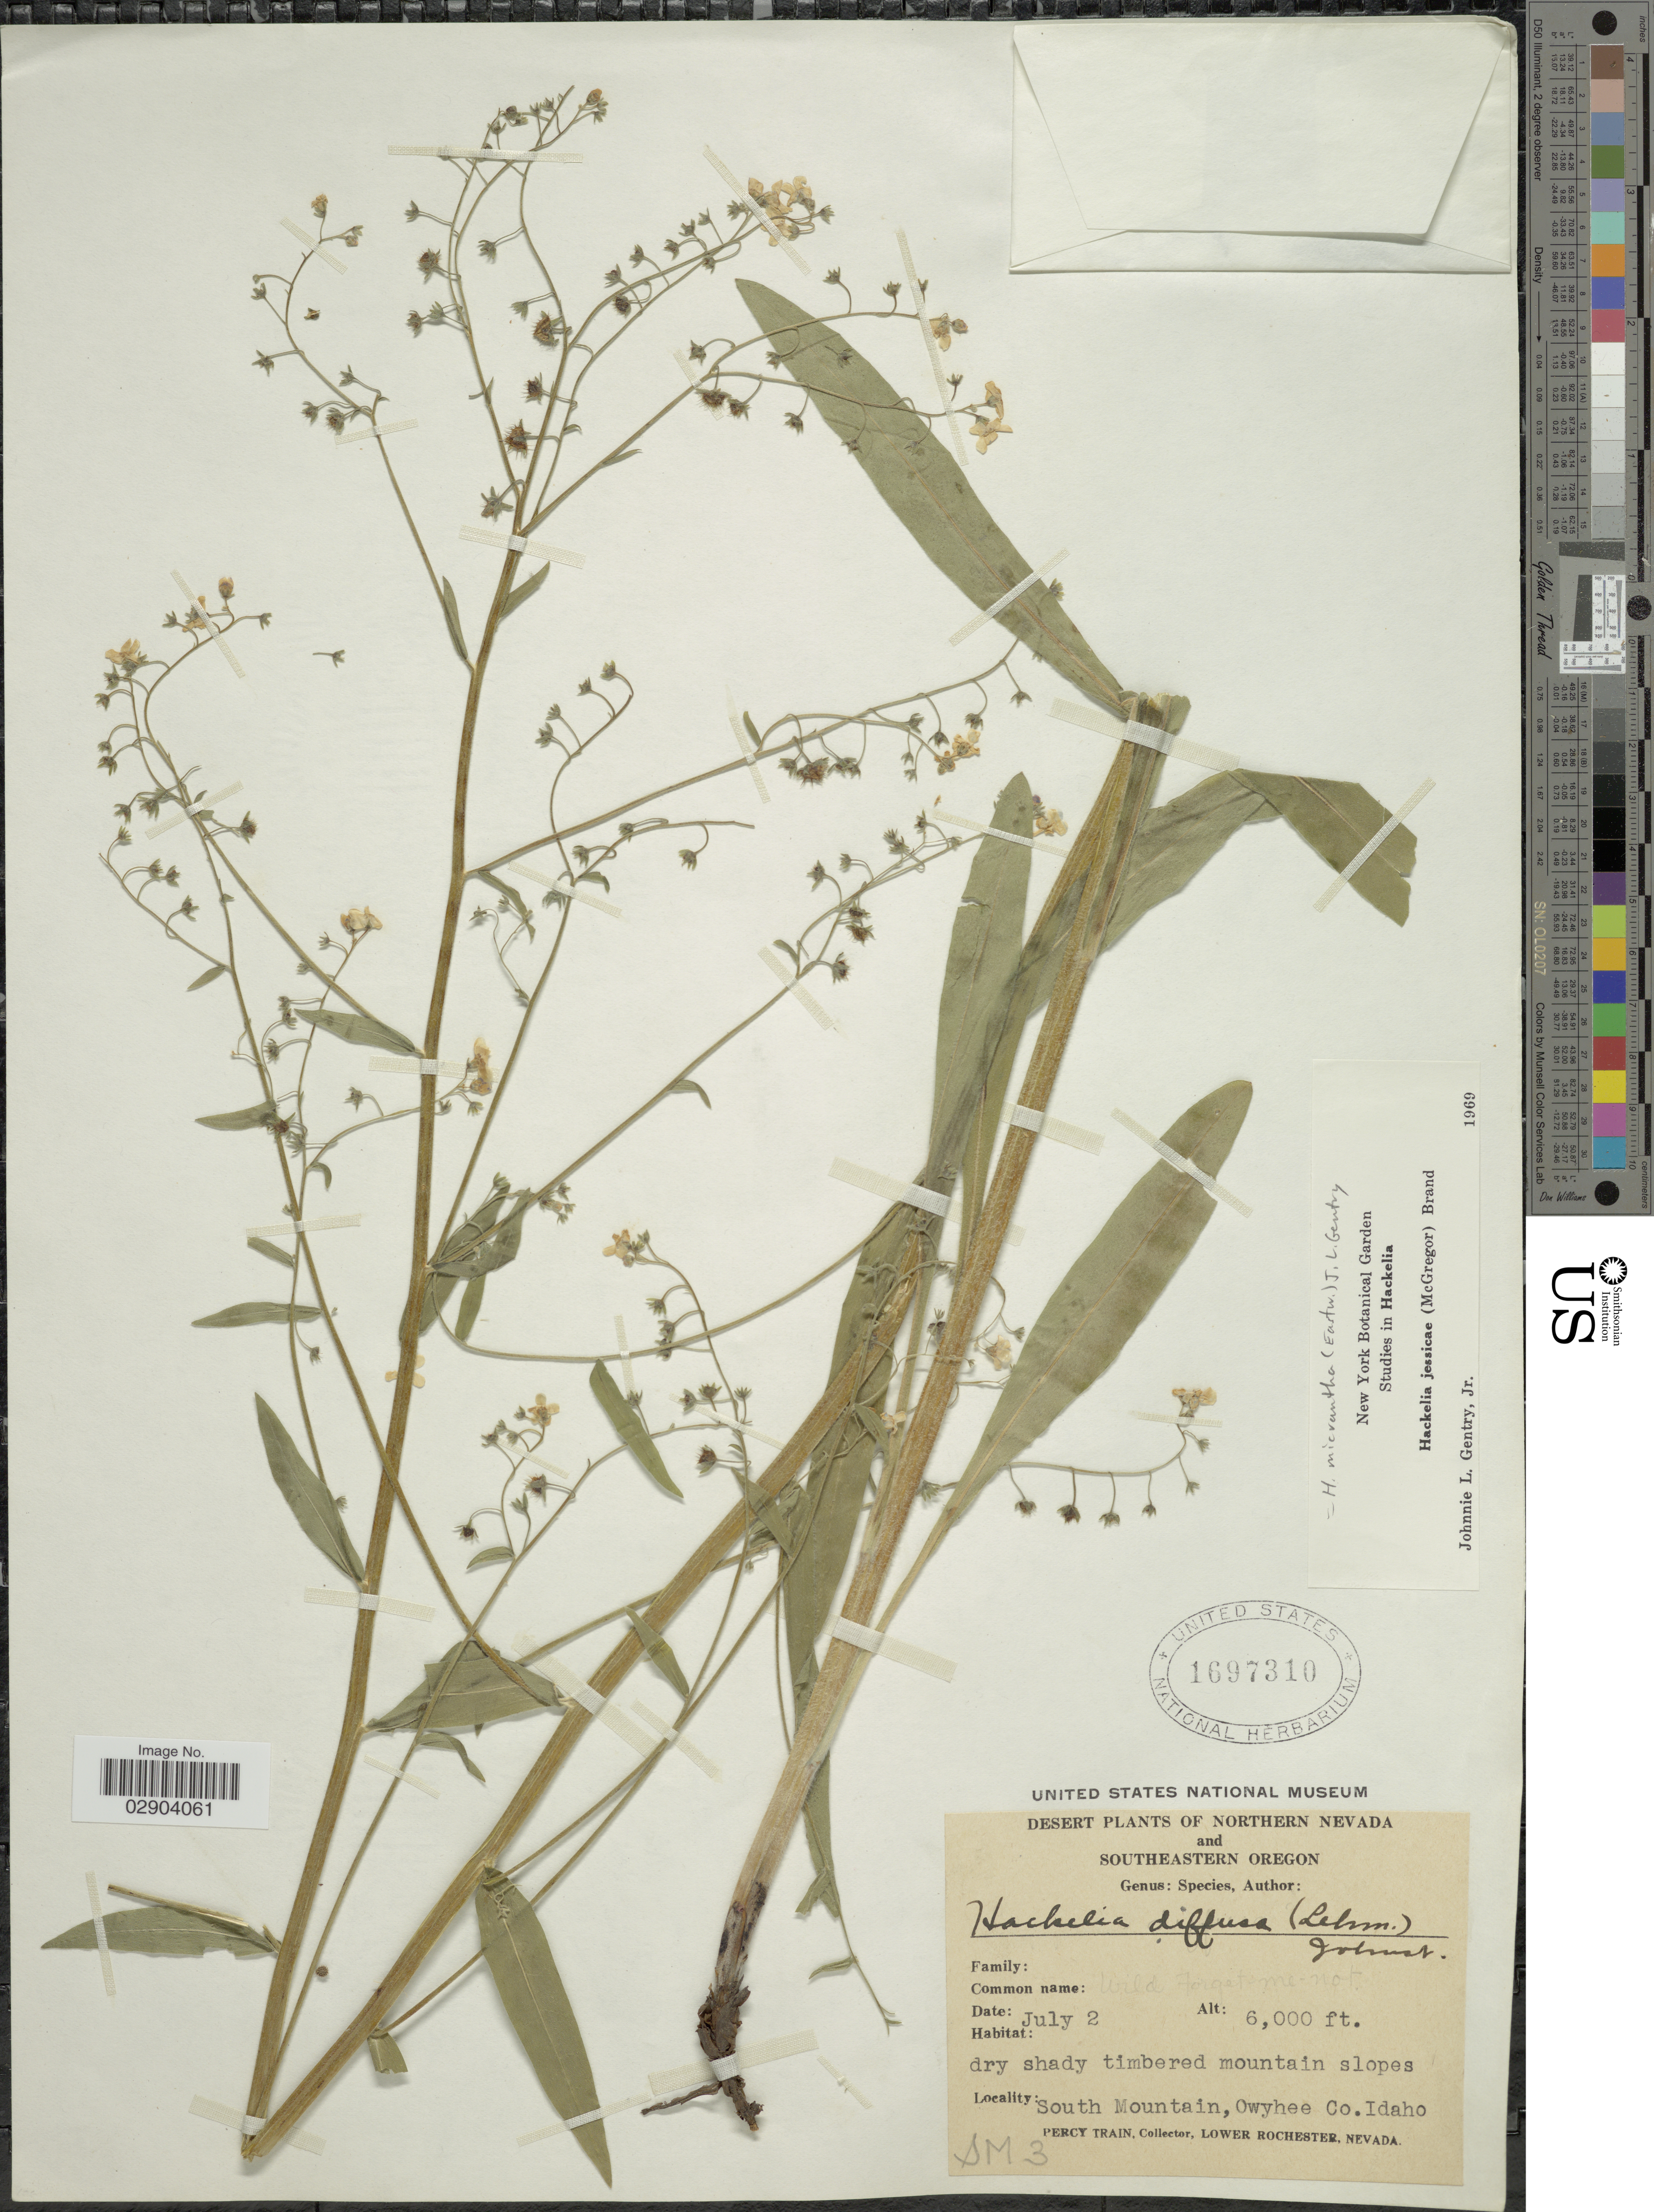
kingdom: Plantae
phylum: Tracheophyta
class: Magnoliopsida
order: Boraginales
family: Boraginaceae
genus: Hackelia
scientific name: Hackelia micrantha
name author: (Eastw.) J.L. Gentry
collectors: P. Train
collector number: SM3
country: United States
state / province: Idaho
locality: Northern Nevada and Southeastern Oregon. South Mountain, Owyhee Co. Idaho.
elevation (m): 1829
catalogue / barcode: US 1697310